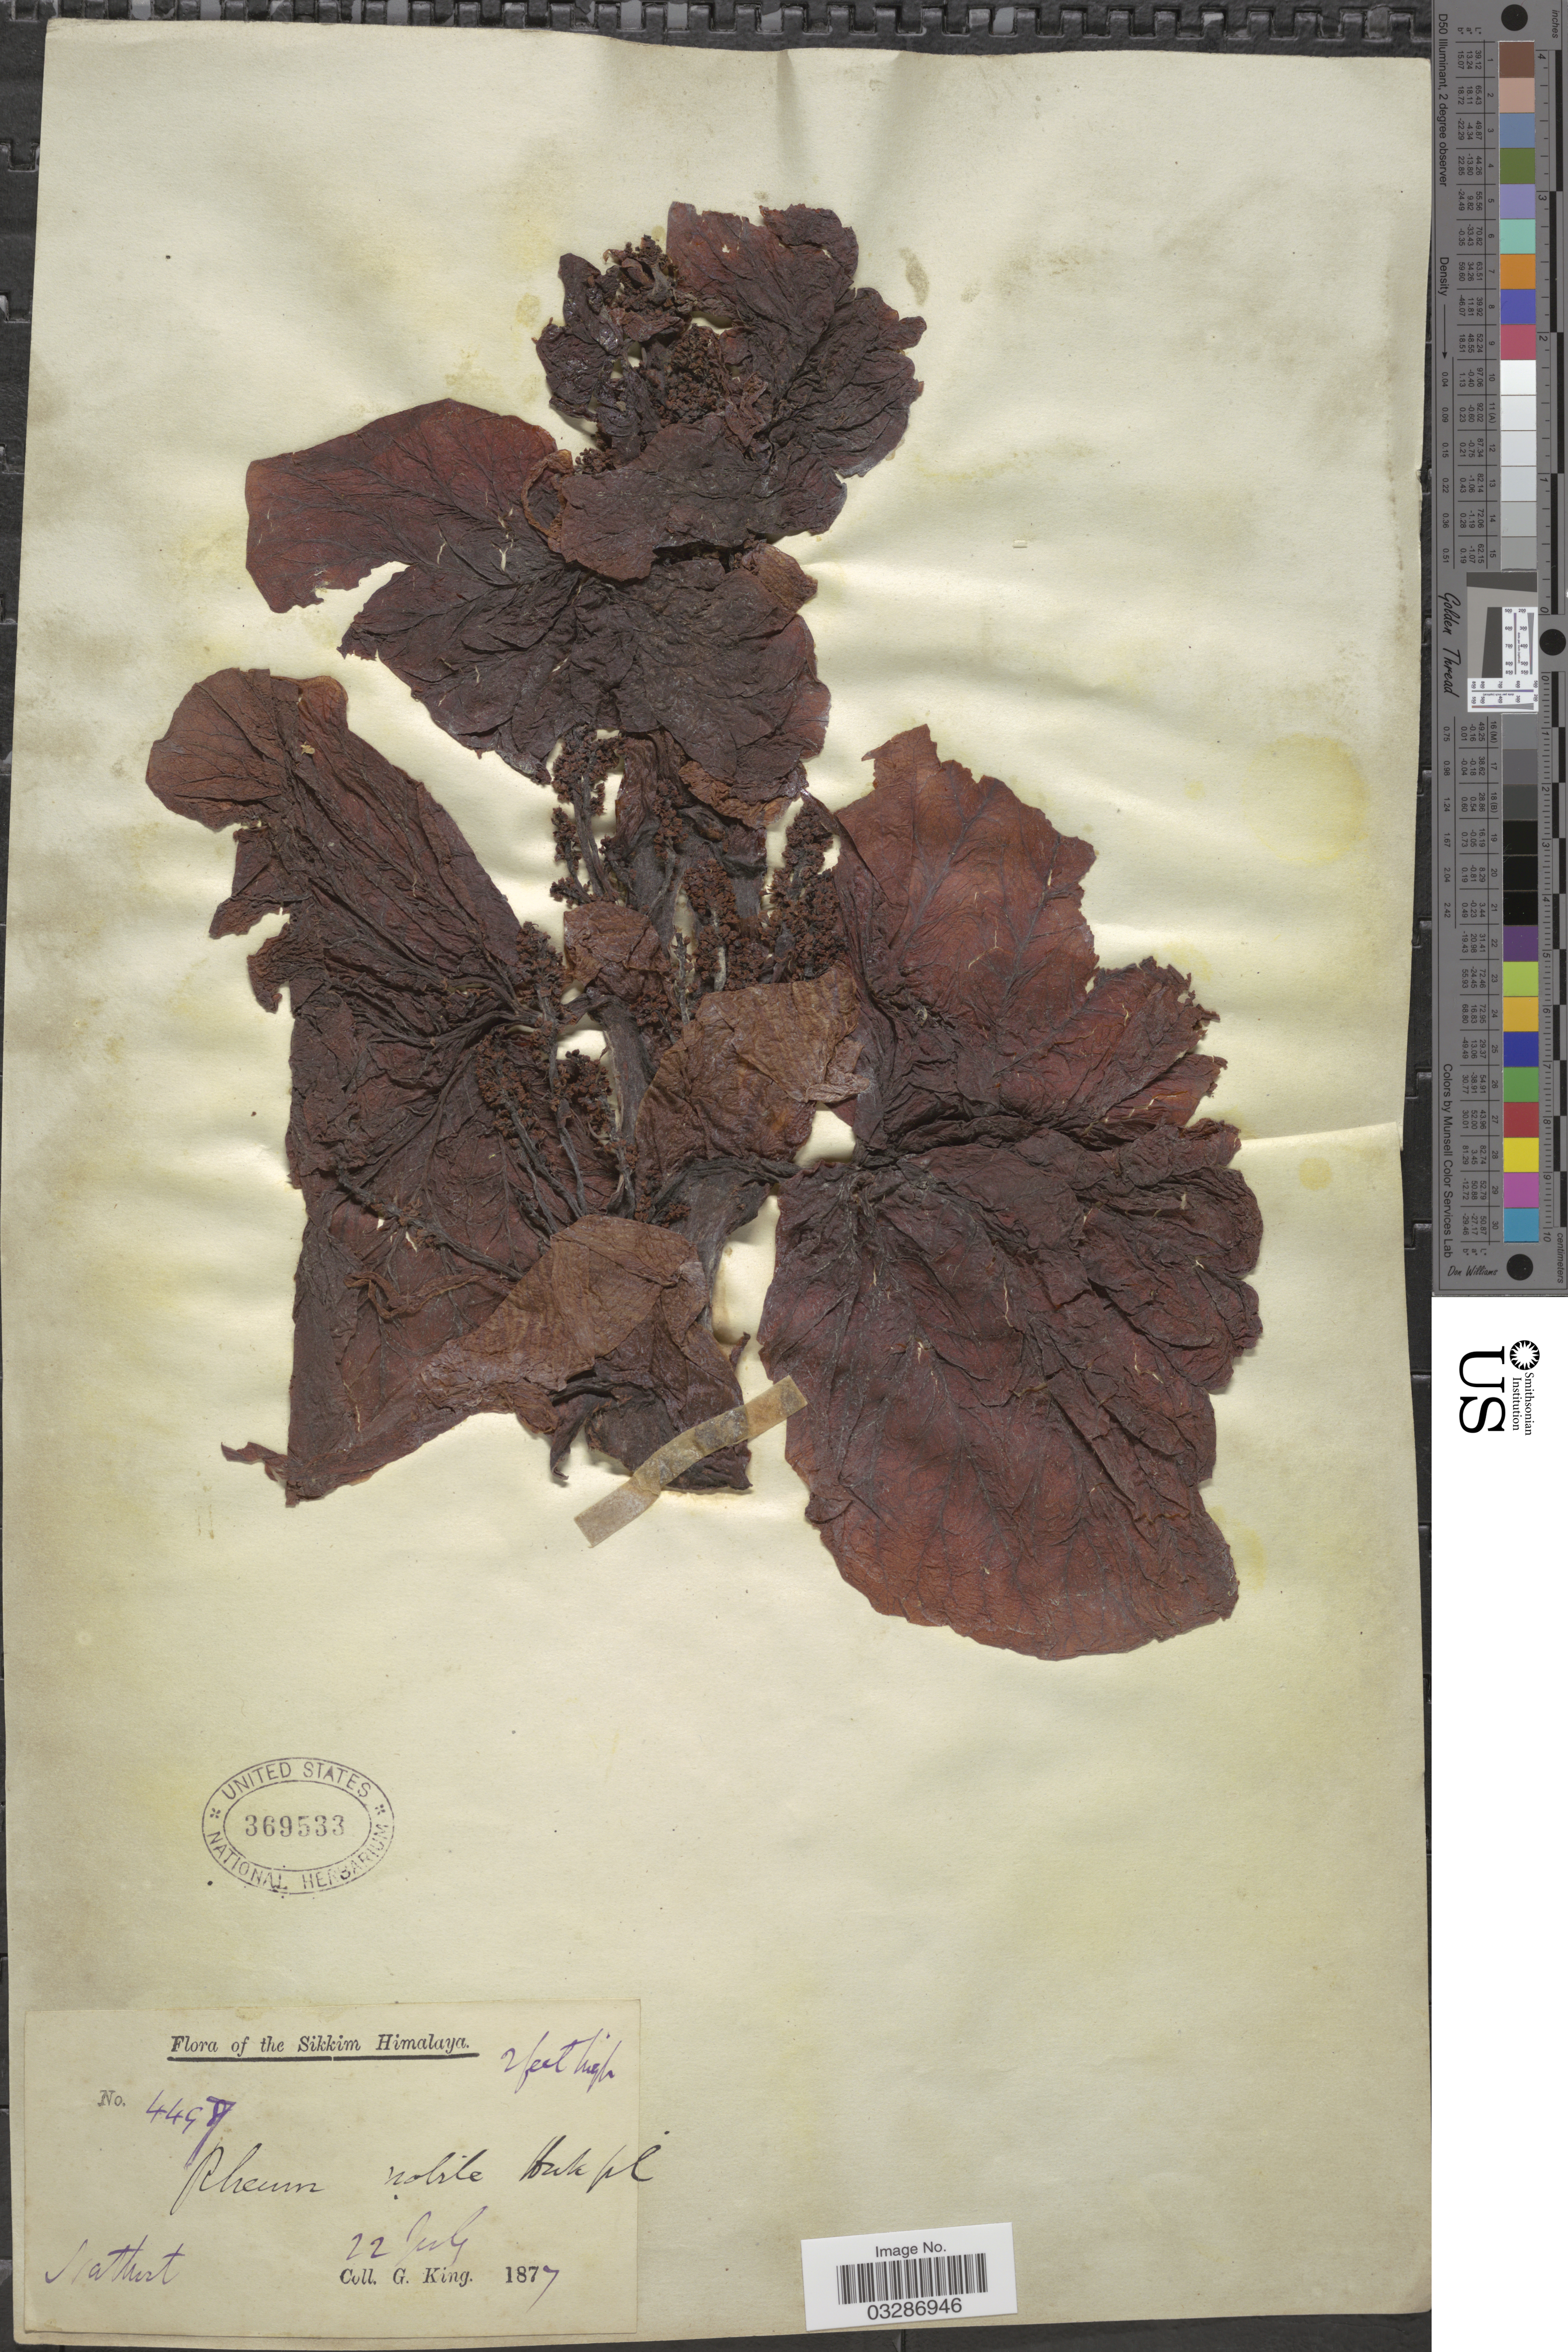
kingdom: Plantae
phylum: Tracheophyta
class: Magnoliopsida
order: Caryophyllales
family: Polygonaceae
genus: Rheum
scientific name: Rheum nobile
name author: Hook. f. & Thomson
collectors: G. King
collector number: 4497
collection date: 1877-07-22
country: India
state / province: Sikkim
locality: The Sikkim Himalaya. Stathurst [interpreted].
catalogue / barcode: US 369533